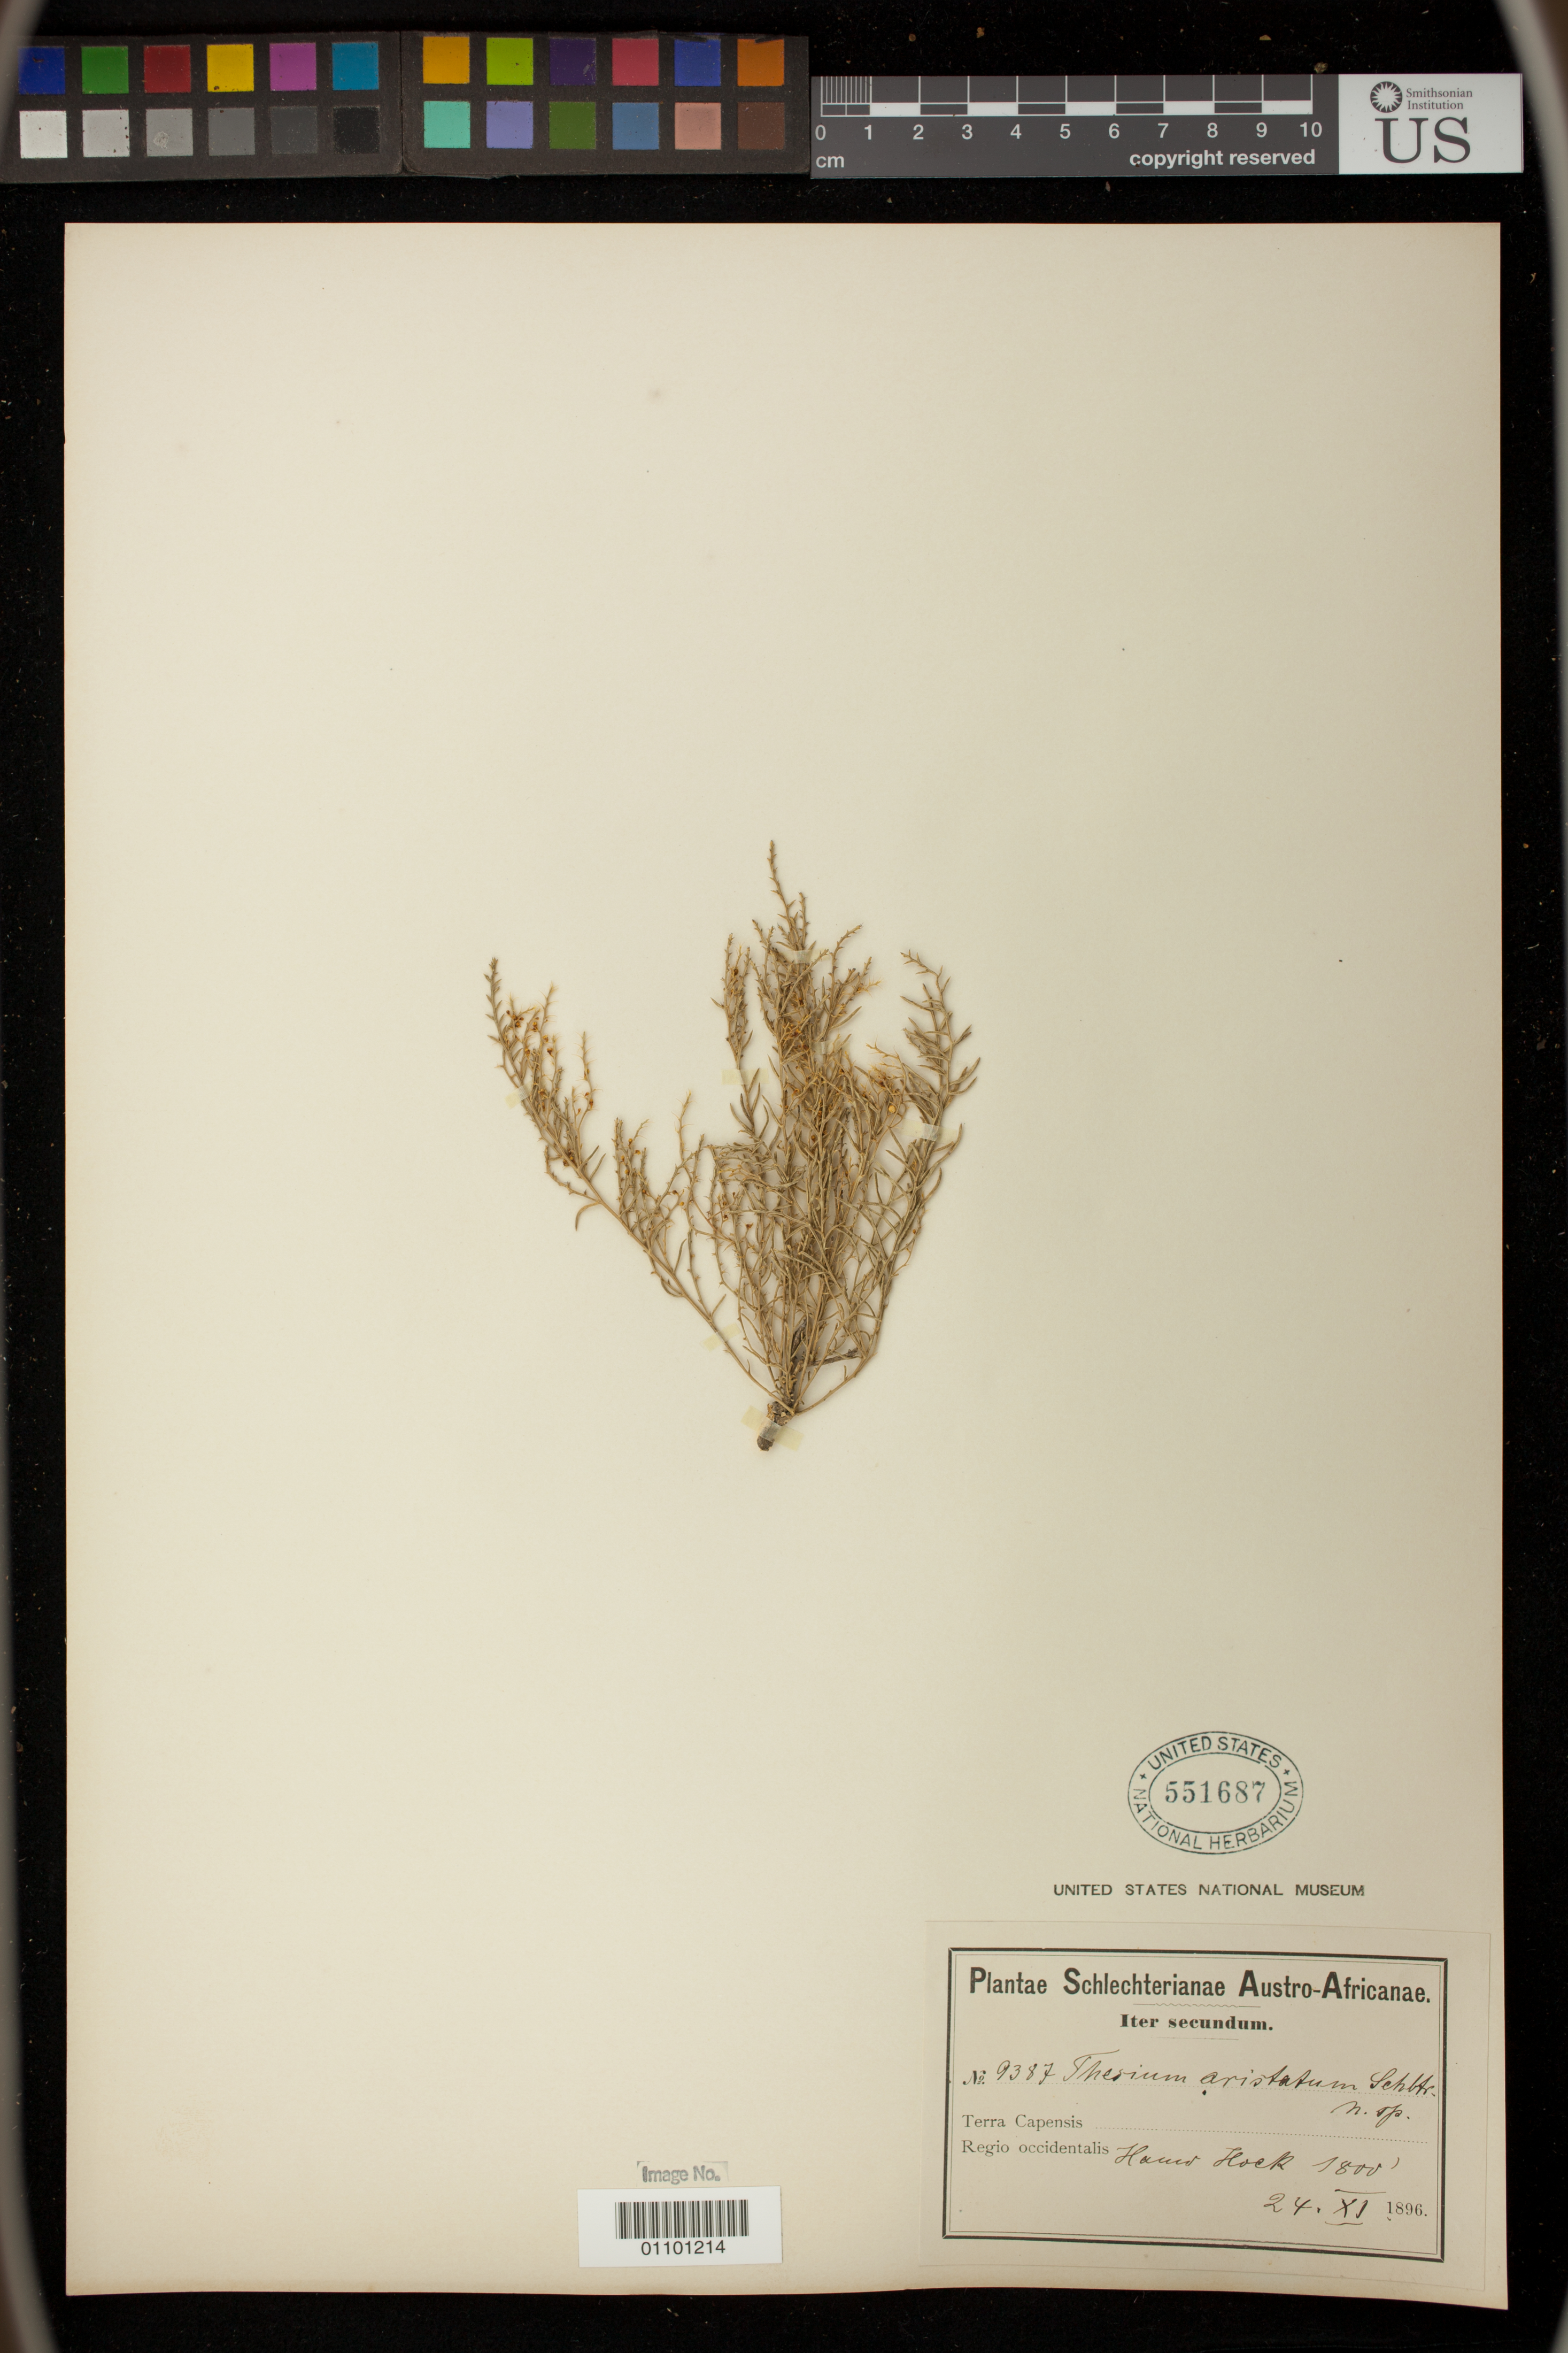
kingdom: Plantae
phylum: Tracheophyta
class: Magnoliopsida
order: Santalales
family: Thesiaceae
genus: Thesium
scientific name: Thesium aristatum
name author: Schltr.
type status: Syntype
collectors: F. R. R. Schlechter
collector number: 9387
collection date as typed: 24 Nov 1896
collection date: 1896-11-24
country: South Africa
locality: Terra Capensis, Regio occidentalis. Houw Hoek.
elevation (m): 549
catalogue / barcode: US 551687